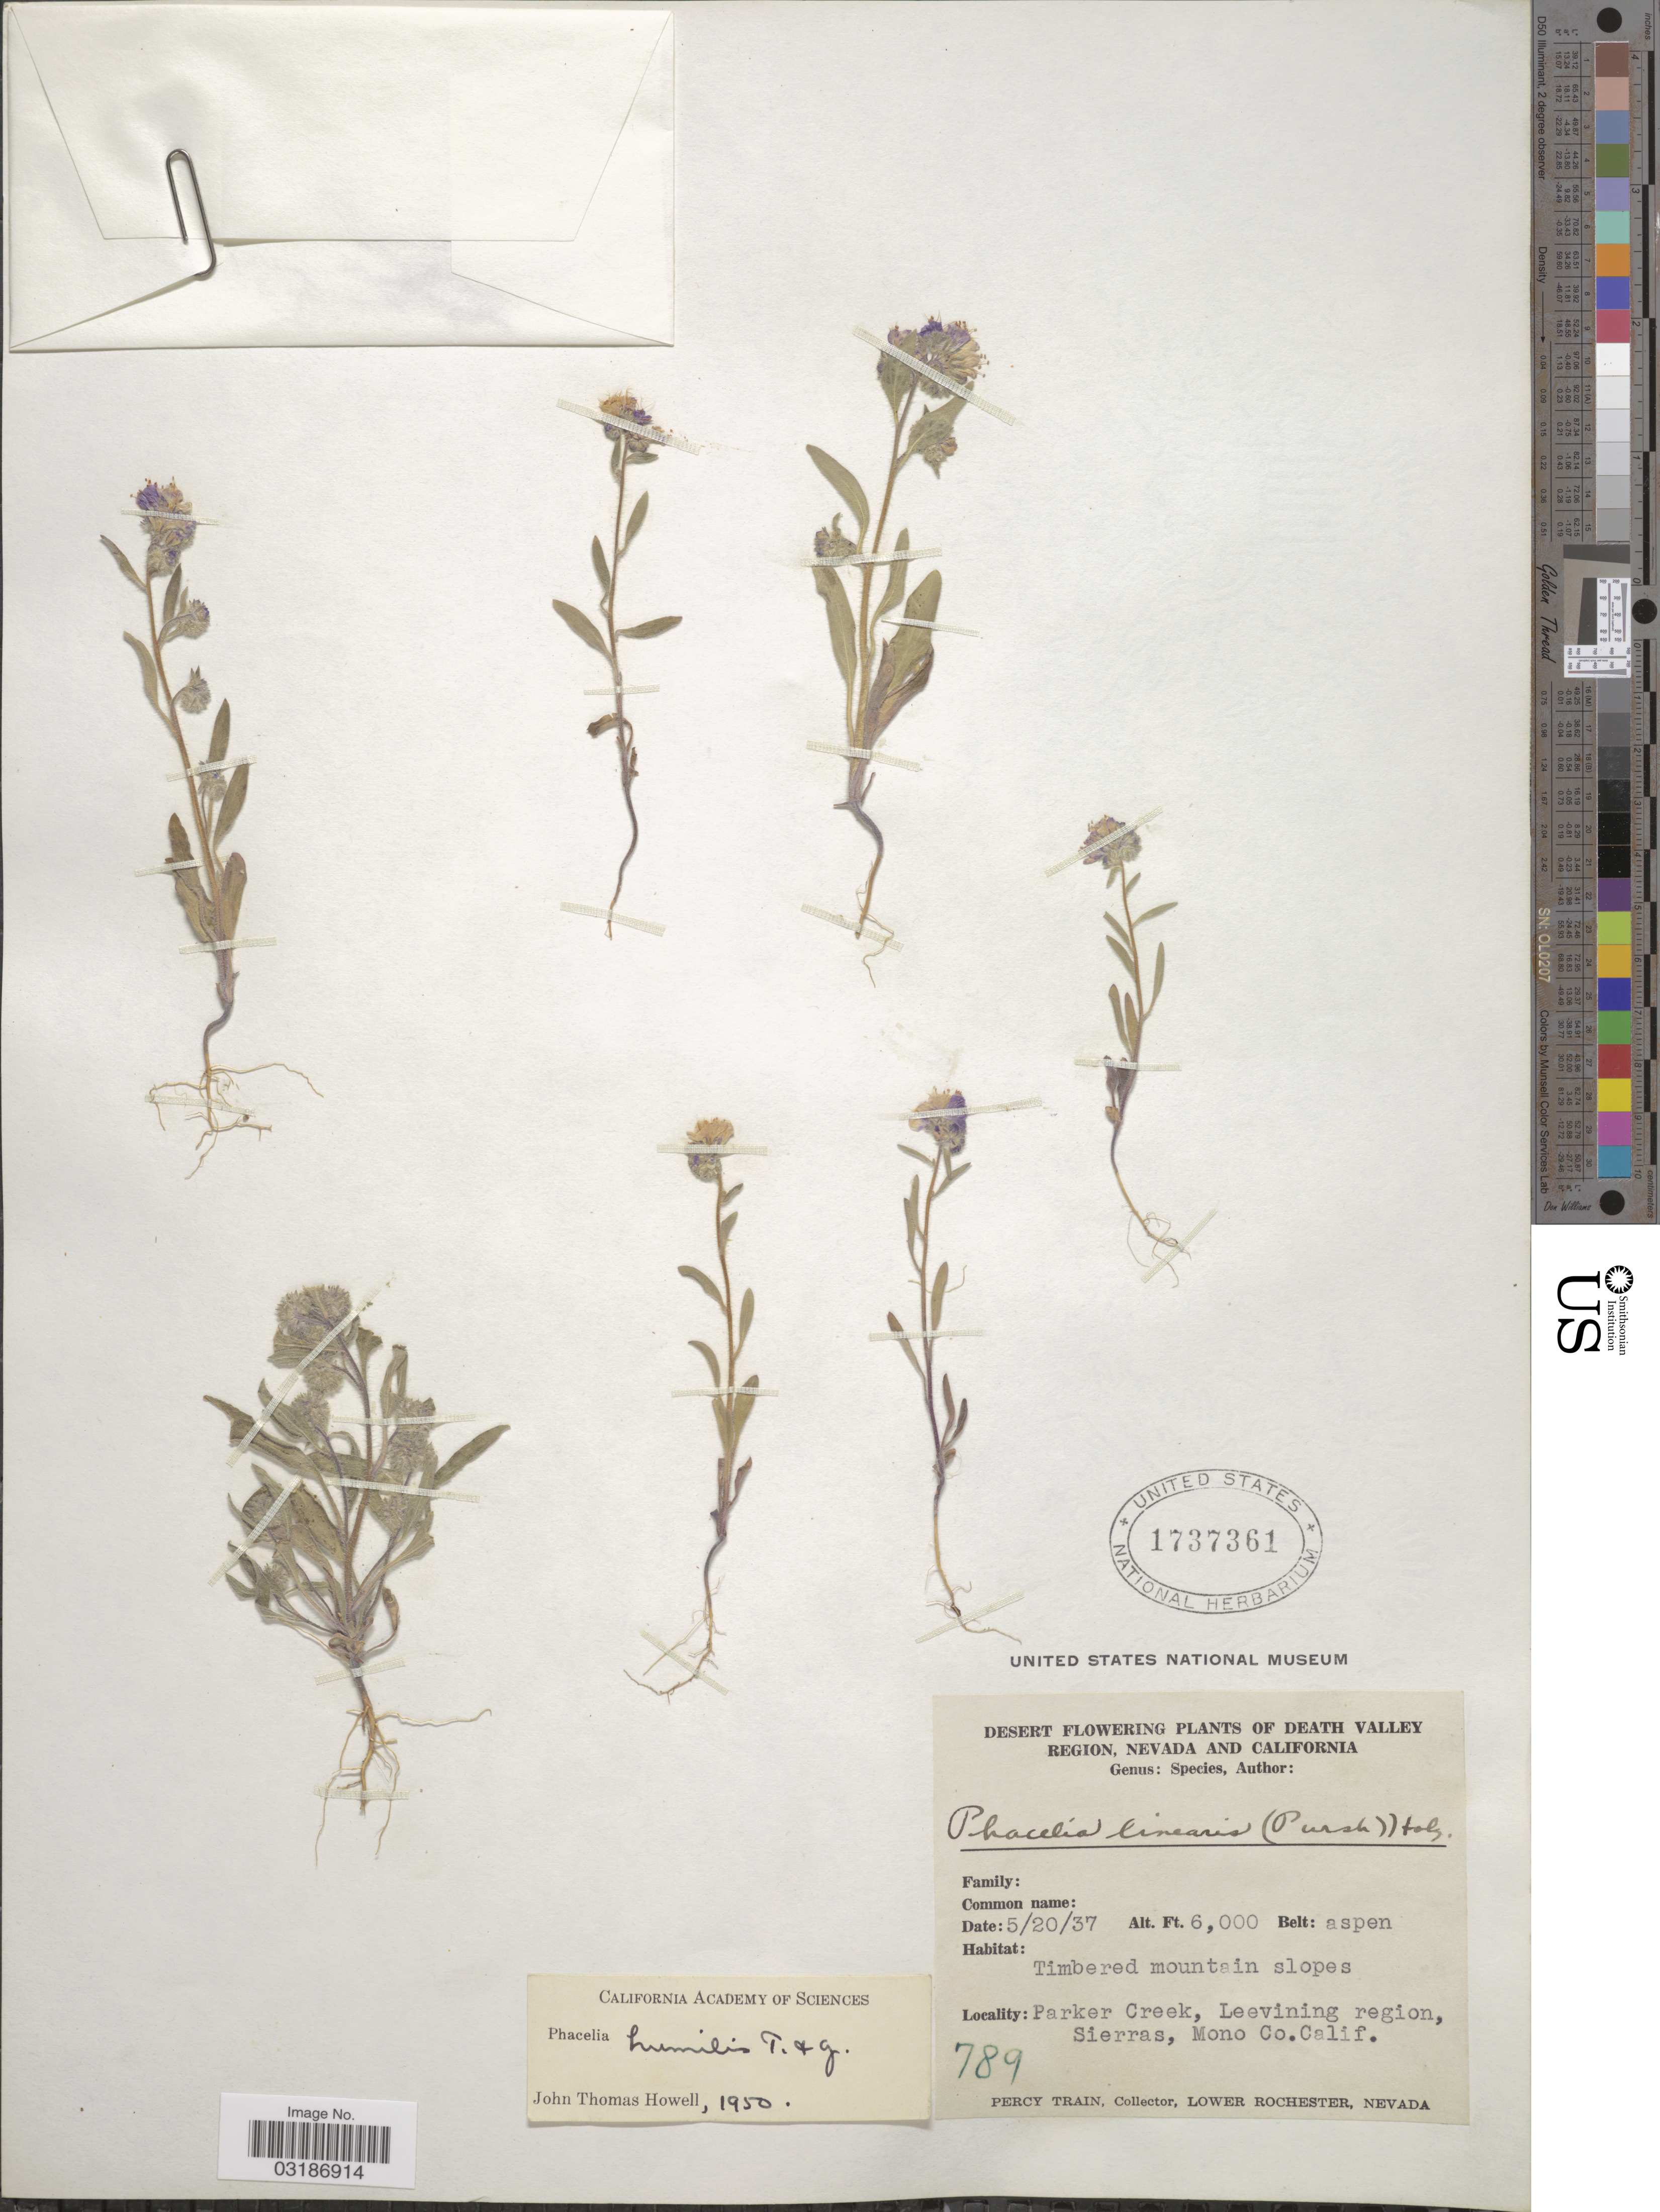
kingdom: Plantae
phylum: Tracheophyta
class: Magnoliopsida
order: Boraginales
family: Hydrophyllaceae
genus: Phacelia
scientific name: Phacelia humilis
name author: Torr. & A. Gray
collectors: P. Train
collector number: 789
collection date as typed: Transcribed d/m/y: 20/5/37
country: United States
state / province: California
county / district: Mono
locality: Parker Creek, Leevining region, Sierras, Mono Co.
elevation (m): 1829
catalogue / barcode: US 1737361